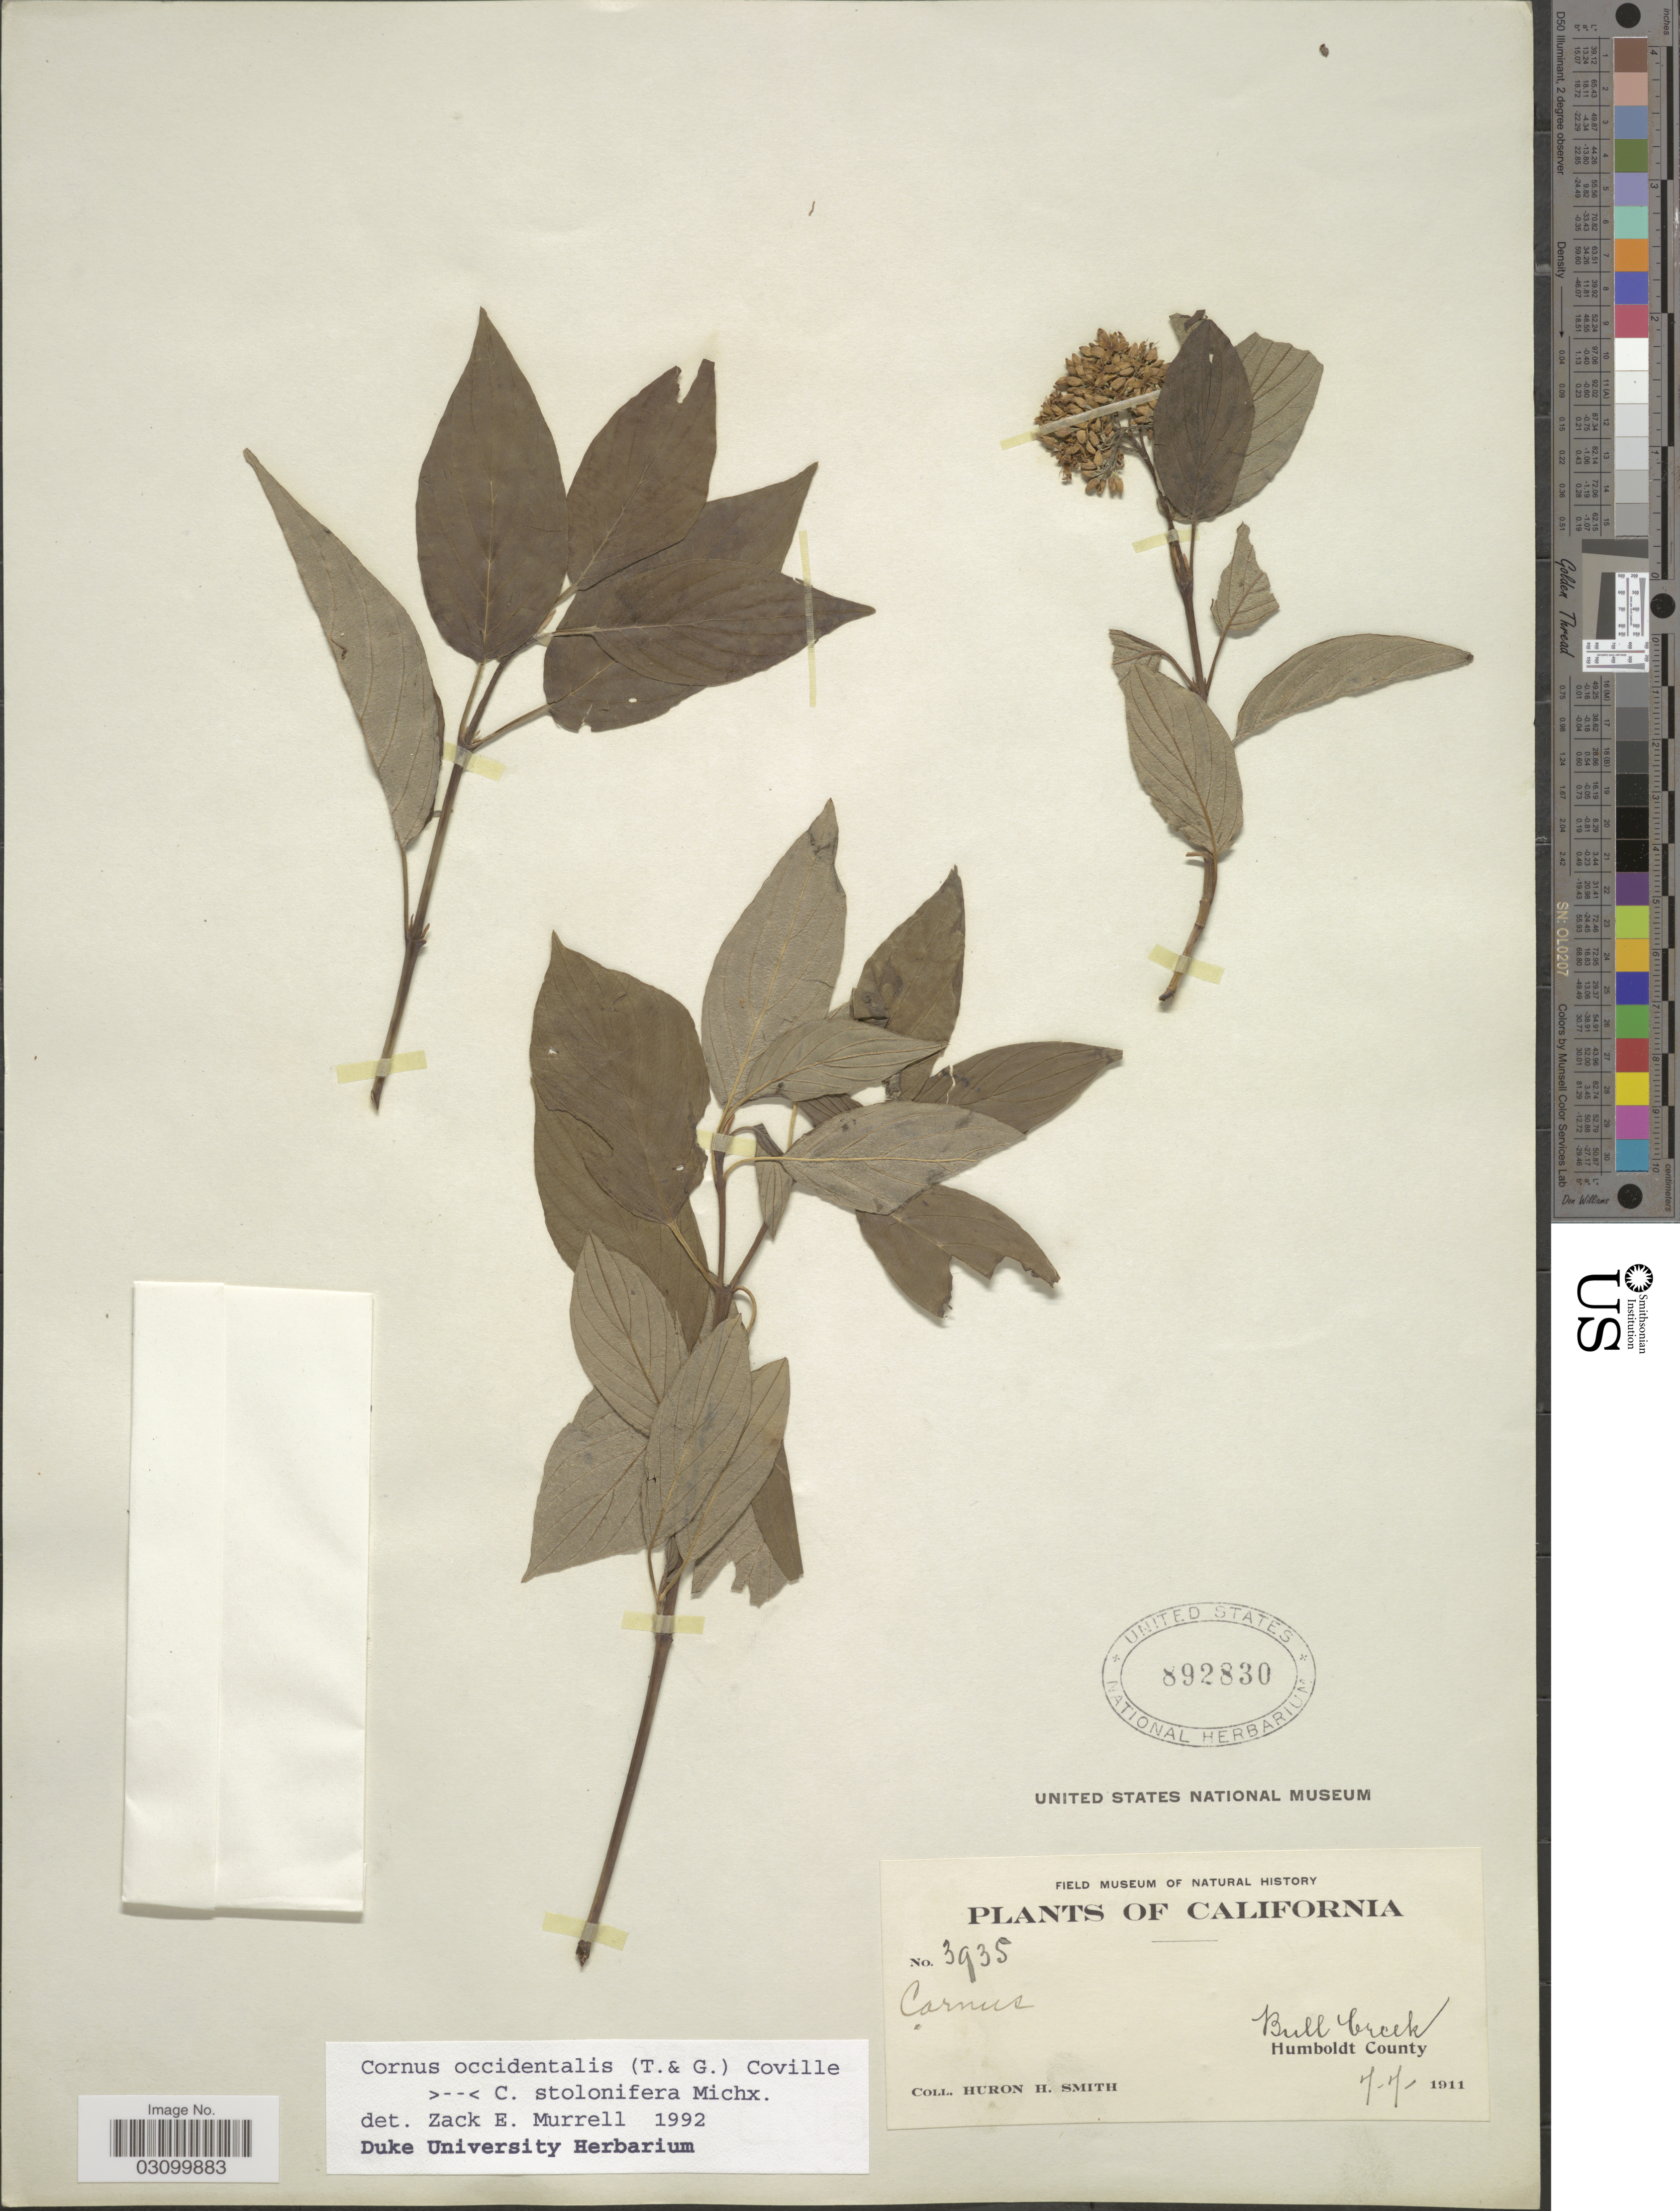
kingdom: Plantae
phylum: Tracheophyta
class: Magnoliopsida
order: Cornales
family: Cornaceae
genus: Cornus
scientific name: Cornus sp.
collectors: Huron H. Smith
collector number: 3935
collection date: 1911-07-07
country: United States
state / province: California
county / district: Humboldt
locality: Bull Creek. Humboldt County.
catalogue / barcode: US 892830